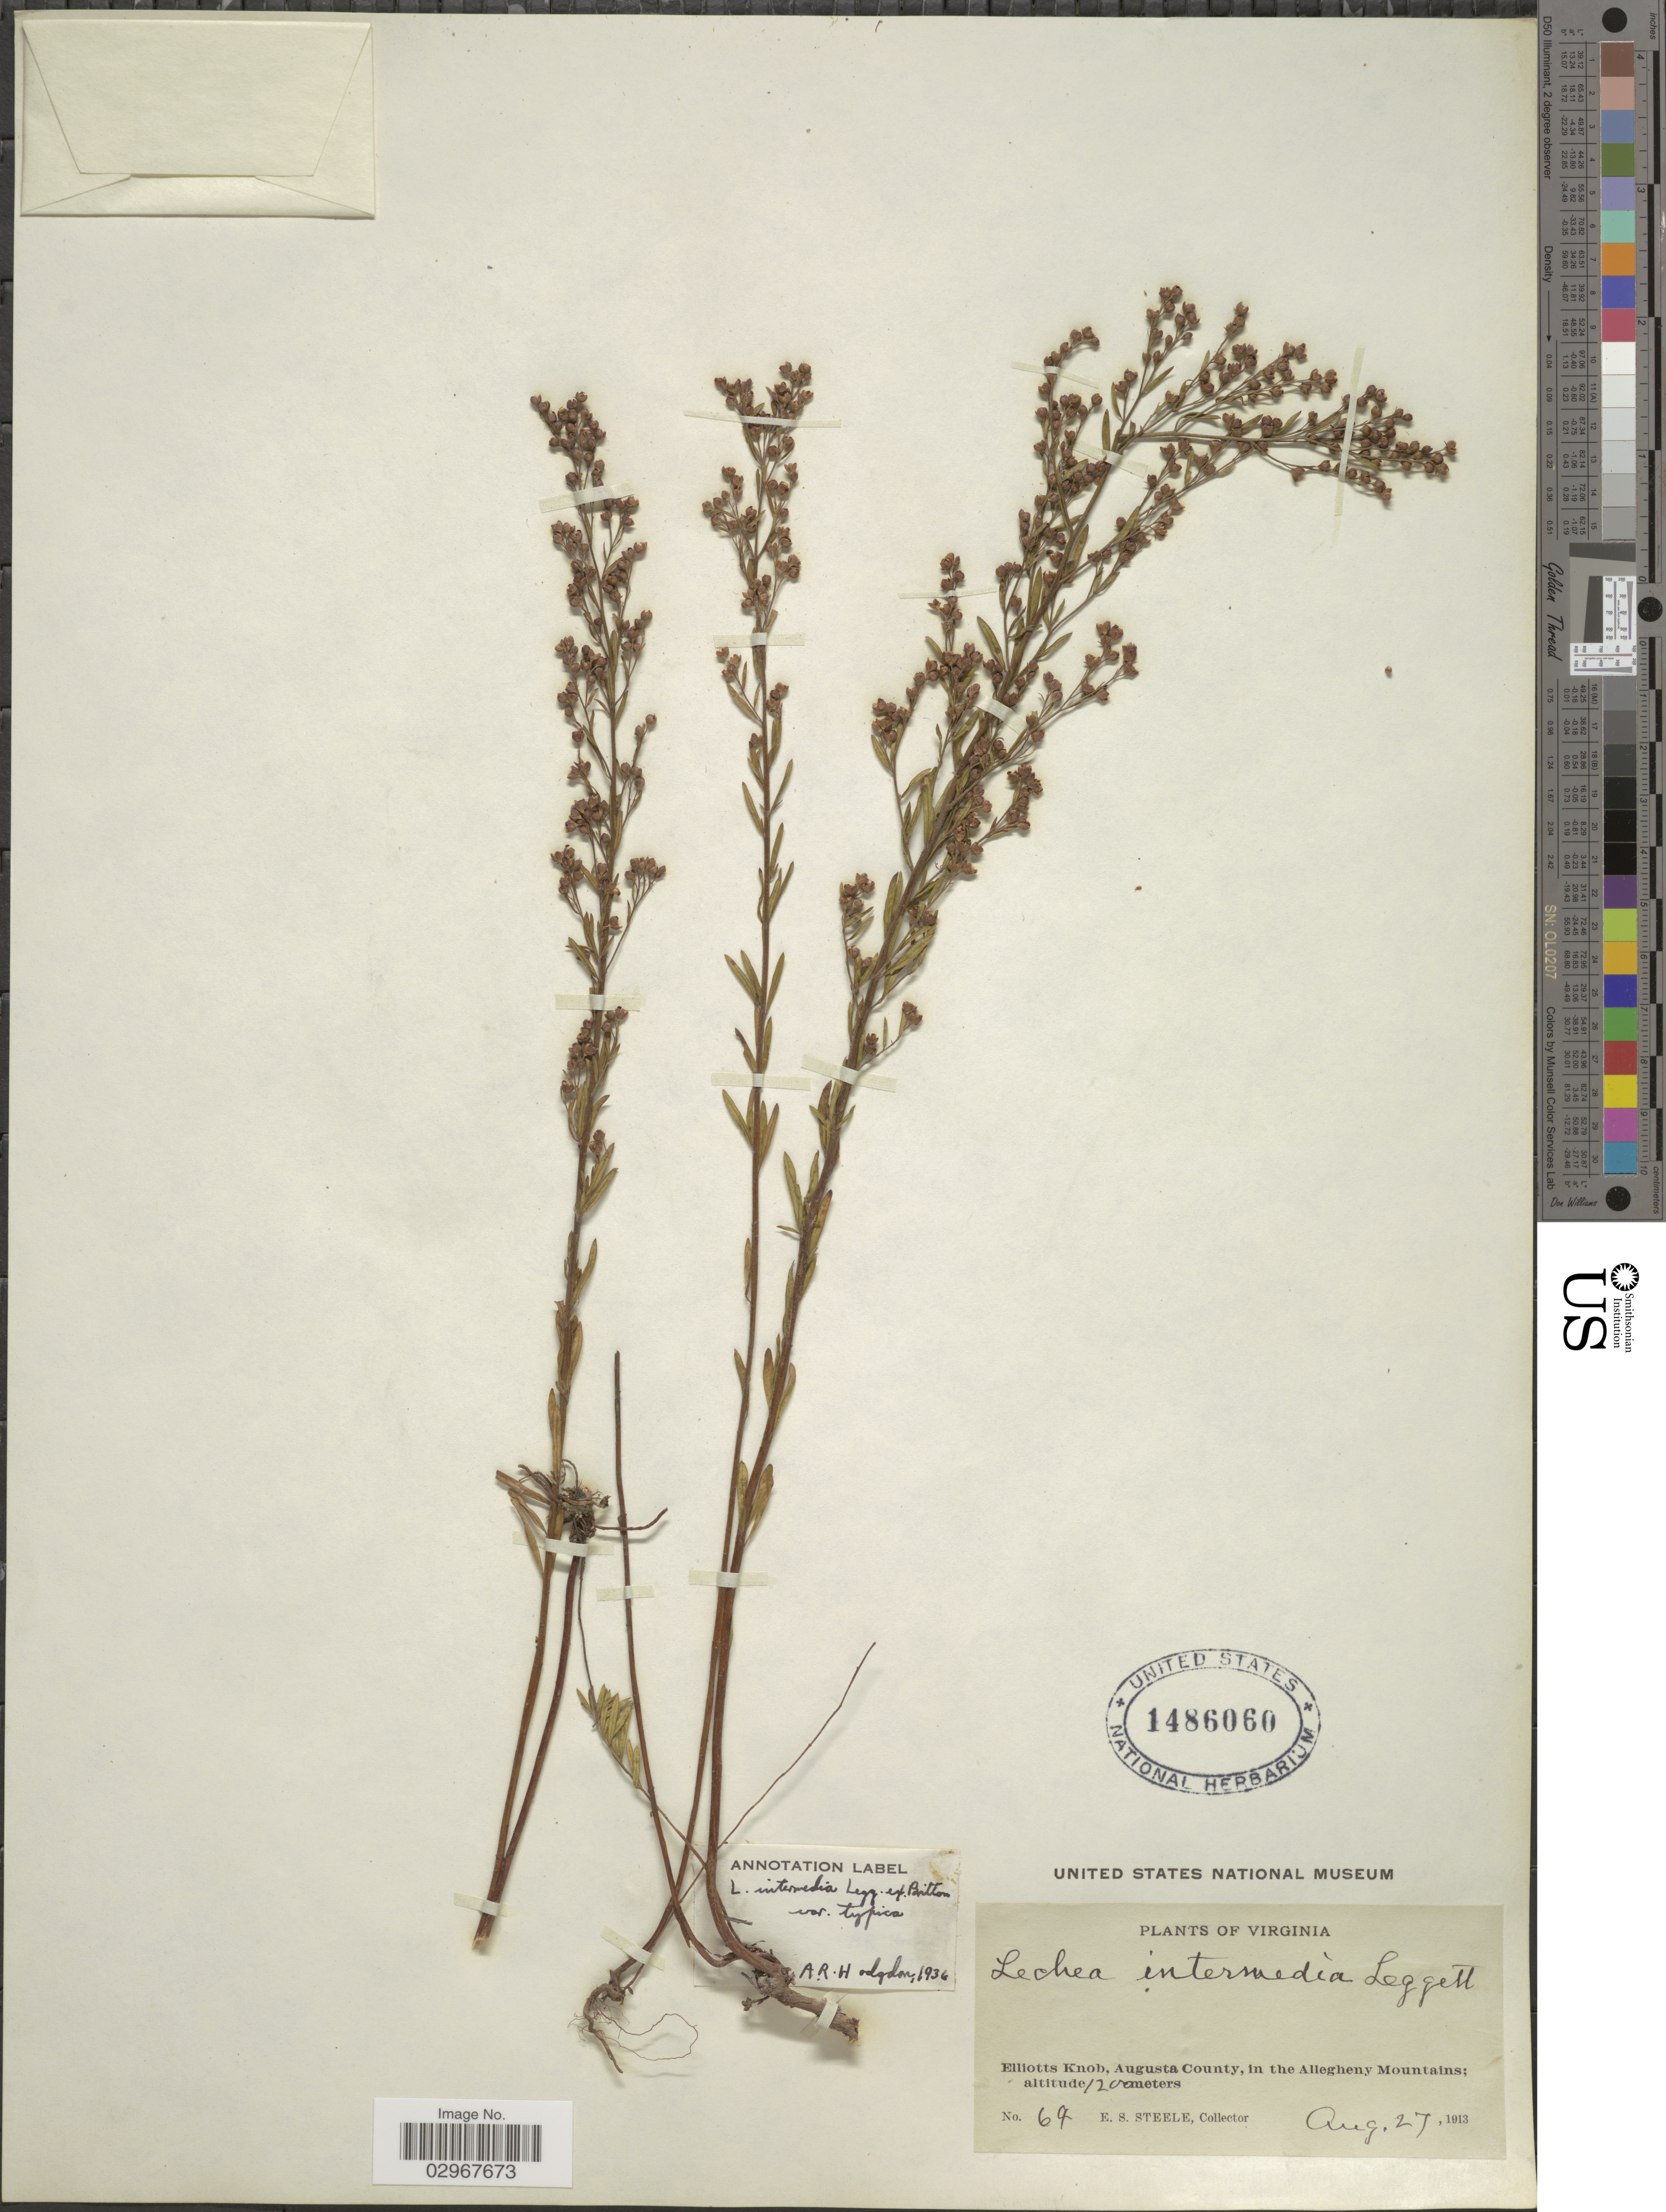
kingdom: Plantae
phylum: Tracheophyta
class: Magnoliopsida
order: Malvales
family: Cistaceae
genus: Lechea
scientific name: Lechea intermedia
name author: Legg. ex Britton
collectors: E. Steele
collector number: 67*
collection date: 1913-08-27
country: United States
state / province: Virginia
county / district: Augusta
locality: Elliotts Knob, Augusta County, in the Allegheny Mountains.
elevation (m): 1200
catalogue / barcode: US 1486060